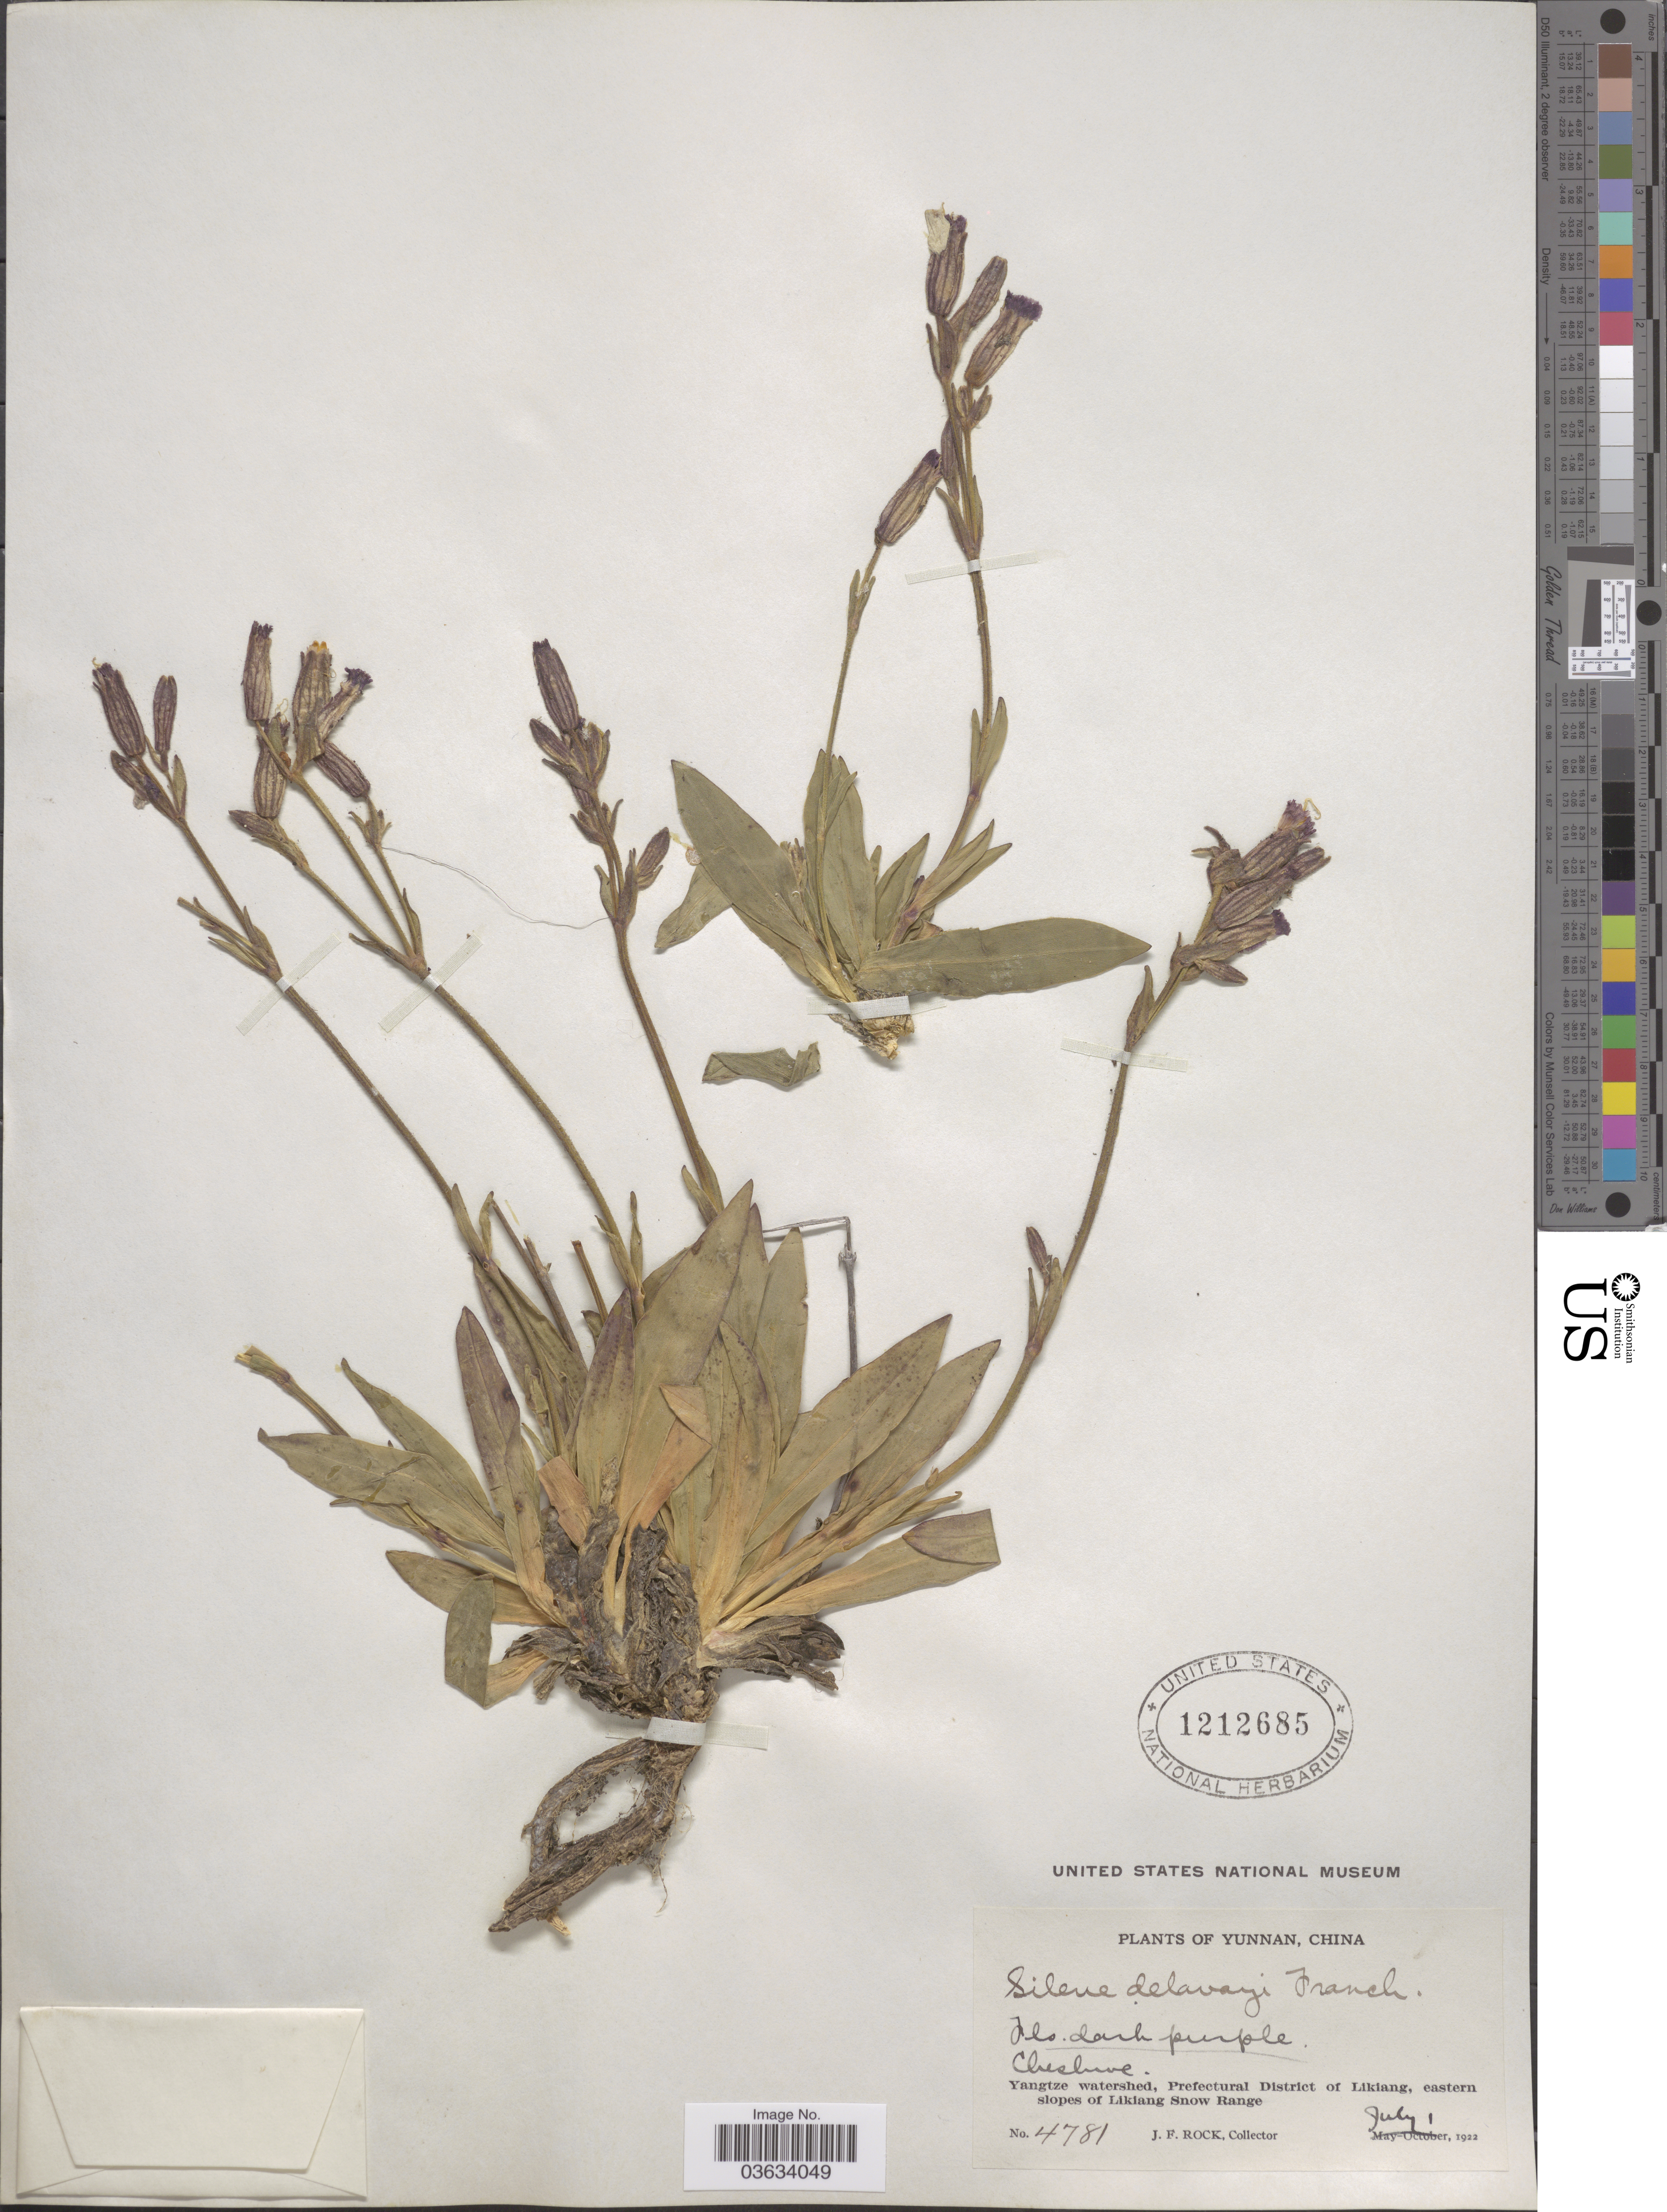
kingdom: Plantae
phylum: Tracheophyta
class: Magnoliopsida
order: Caryophyllales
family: Caryophyllaceae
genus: Silene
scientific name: Silene delavayi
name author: Franch.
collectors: J. Rock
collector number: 4781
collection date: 1922-07-01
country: China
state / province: Yunnan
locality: Cheshwe. Yangtze watershed, Prefectural District of Likiang, eastern slopes of Likiang Snow Range.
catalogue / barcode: US 1212685